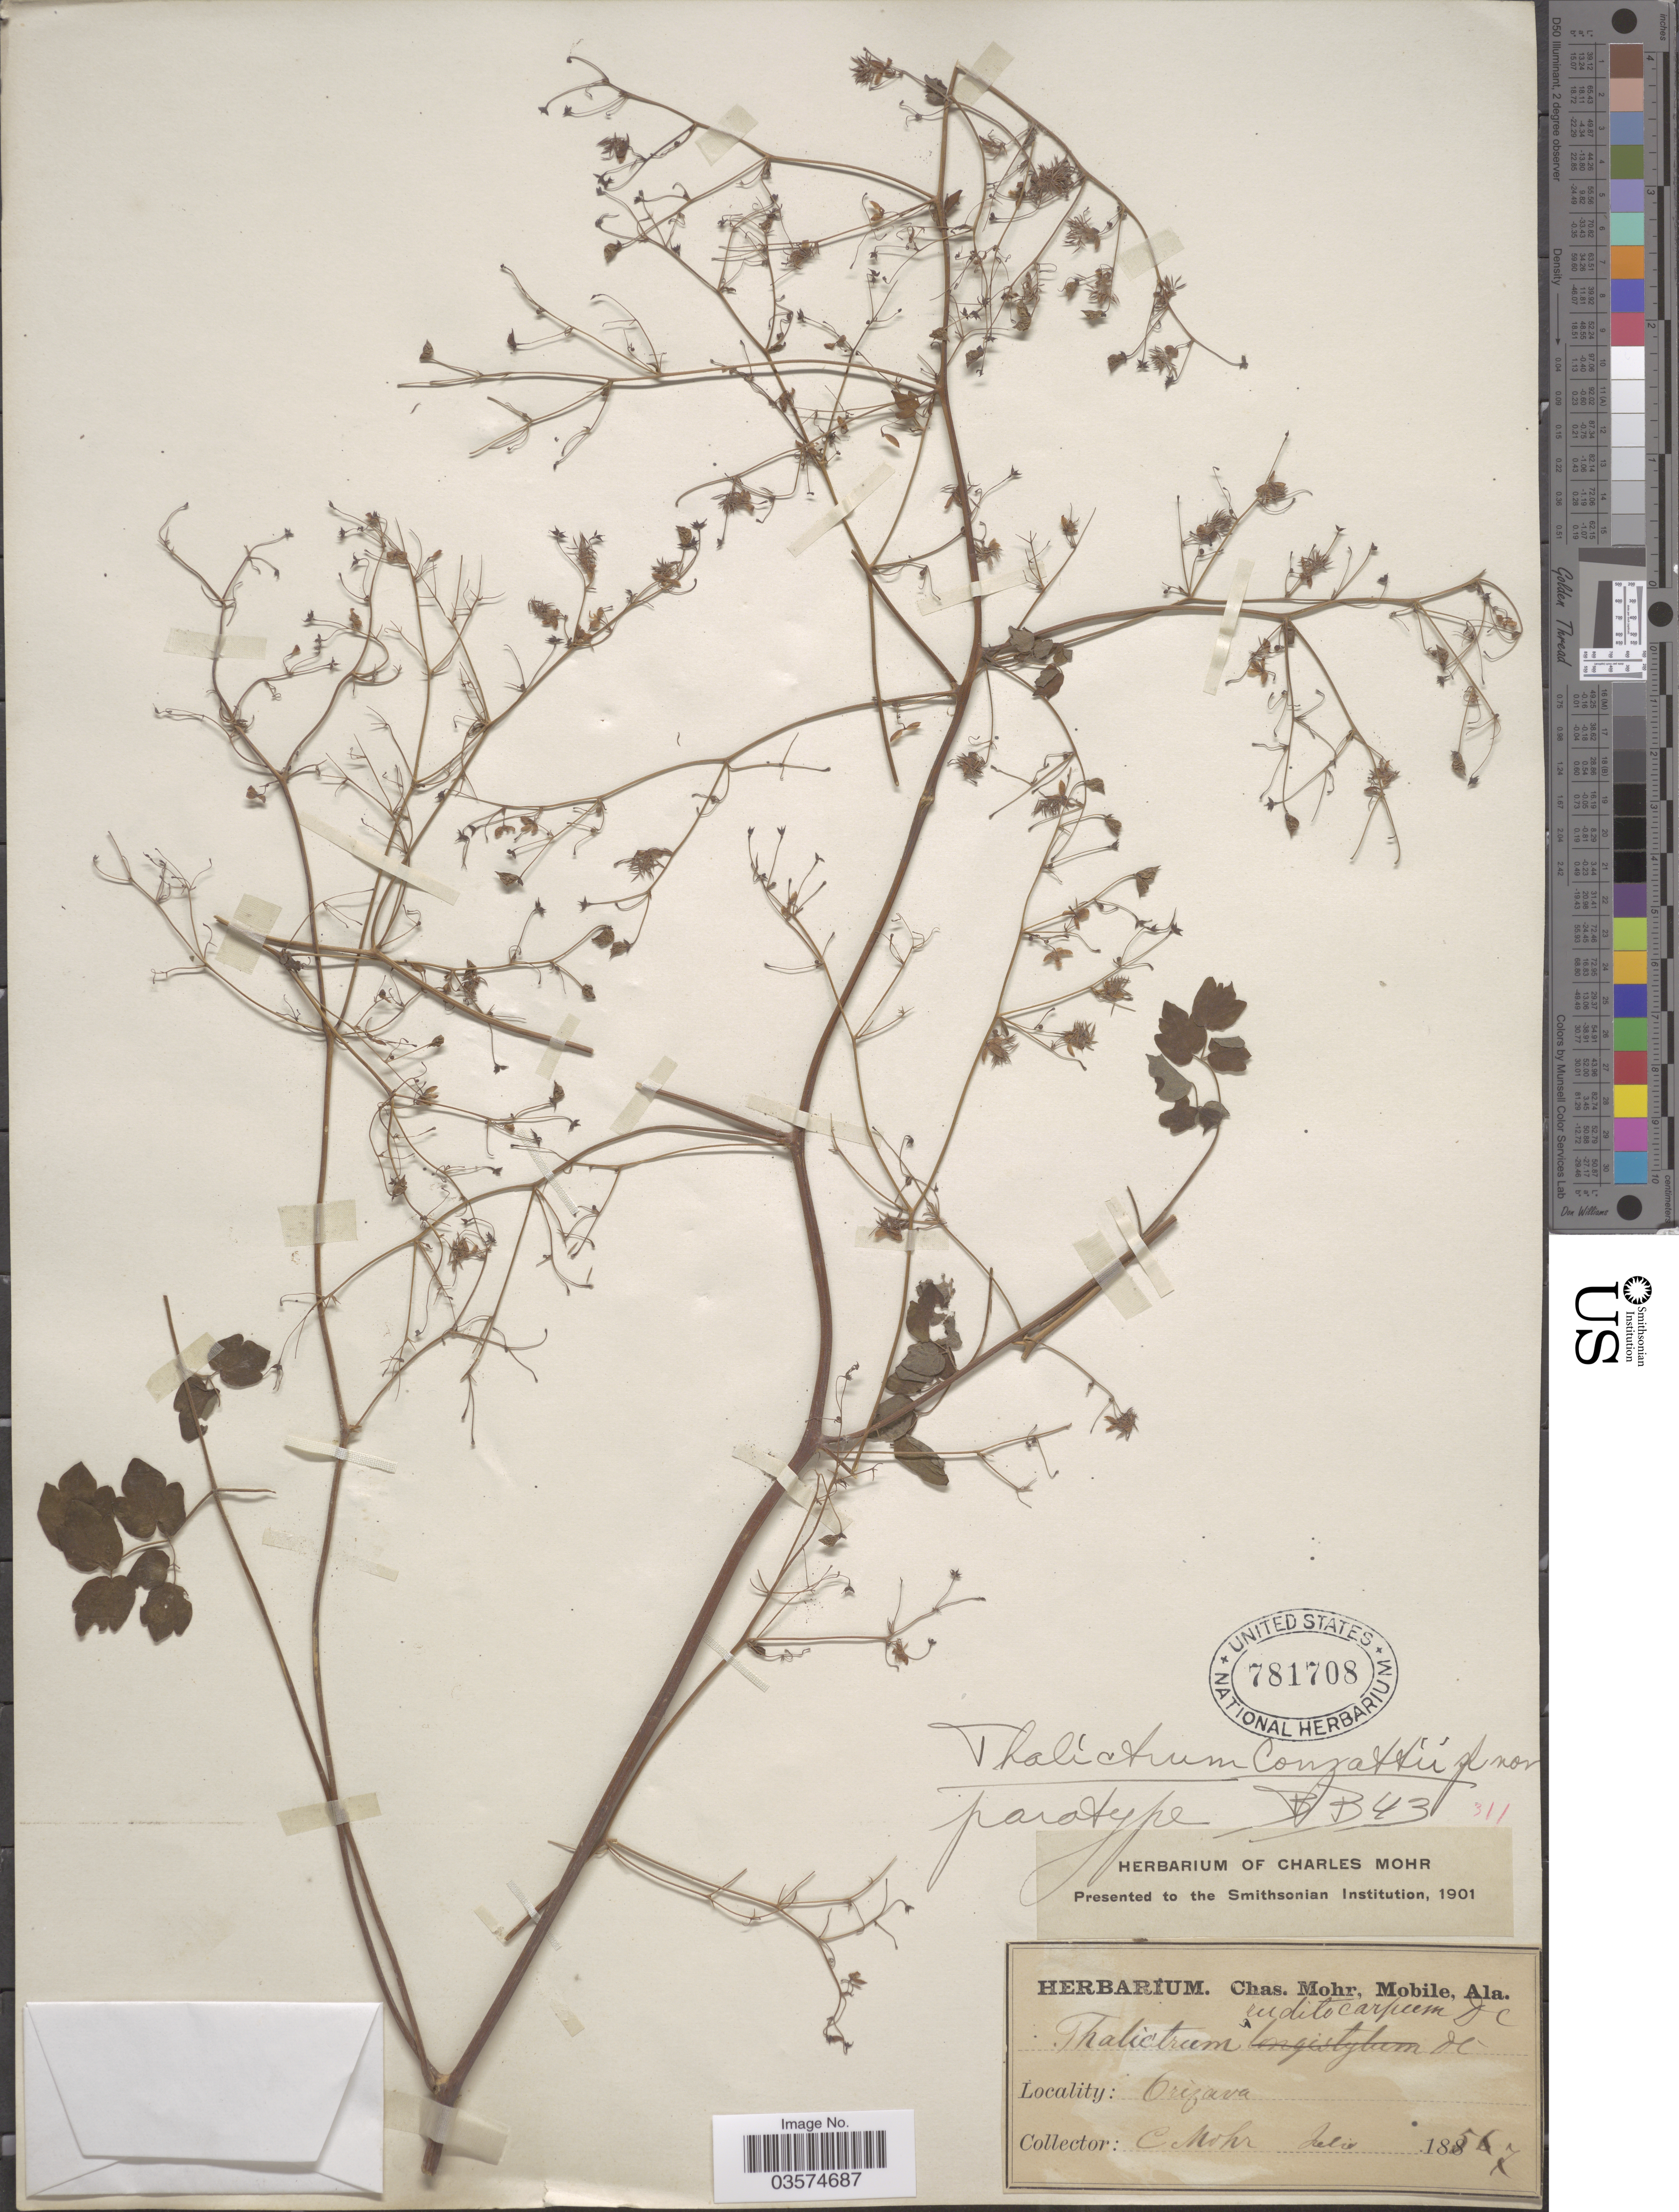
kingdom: Plantae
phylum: Tracheophyta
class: Magnoliopsida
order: Ranunculales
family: Ranunculaceae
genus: Thalictrum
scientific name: Thalictrum conzattii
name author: B. Boivin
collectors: C. T. Mohr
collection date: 1856-07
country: Mexico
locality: Orizava.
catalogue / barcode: US 781708